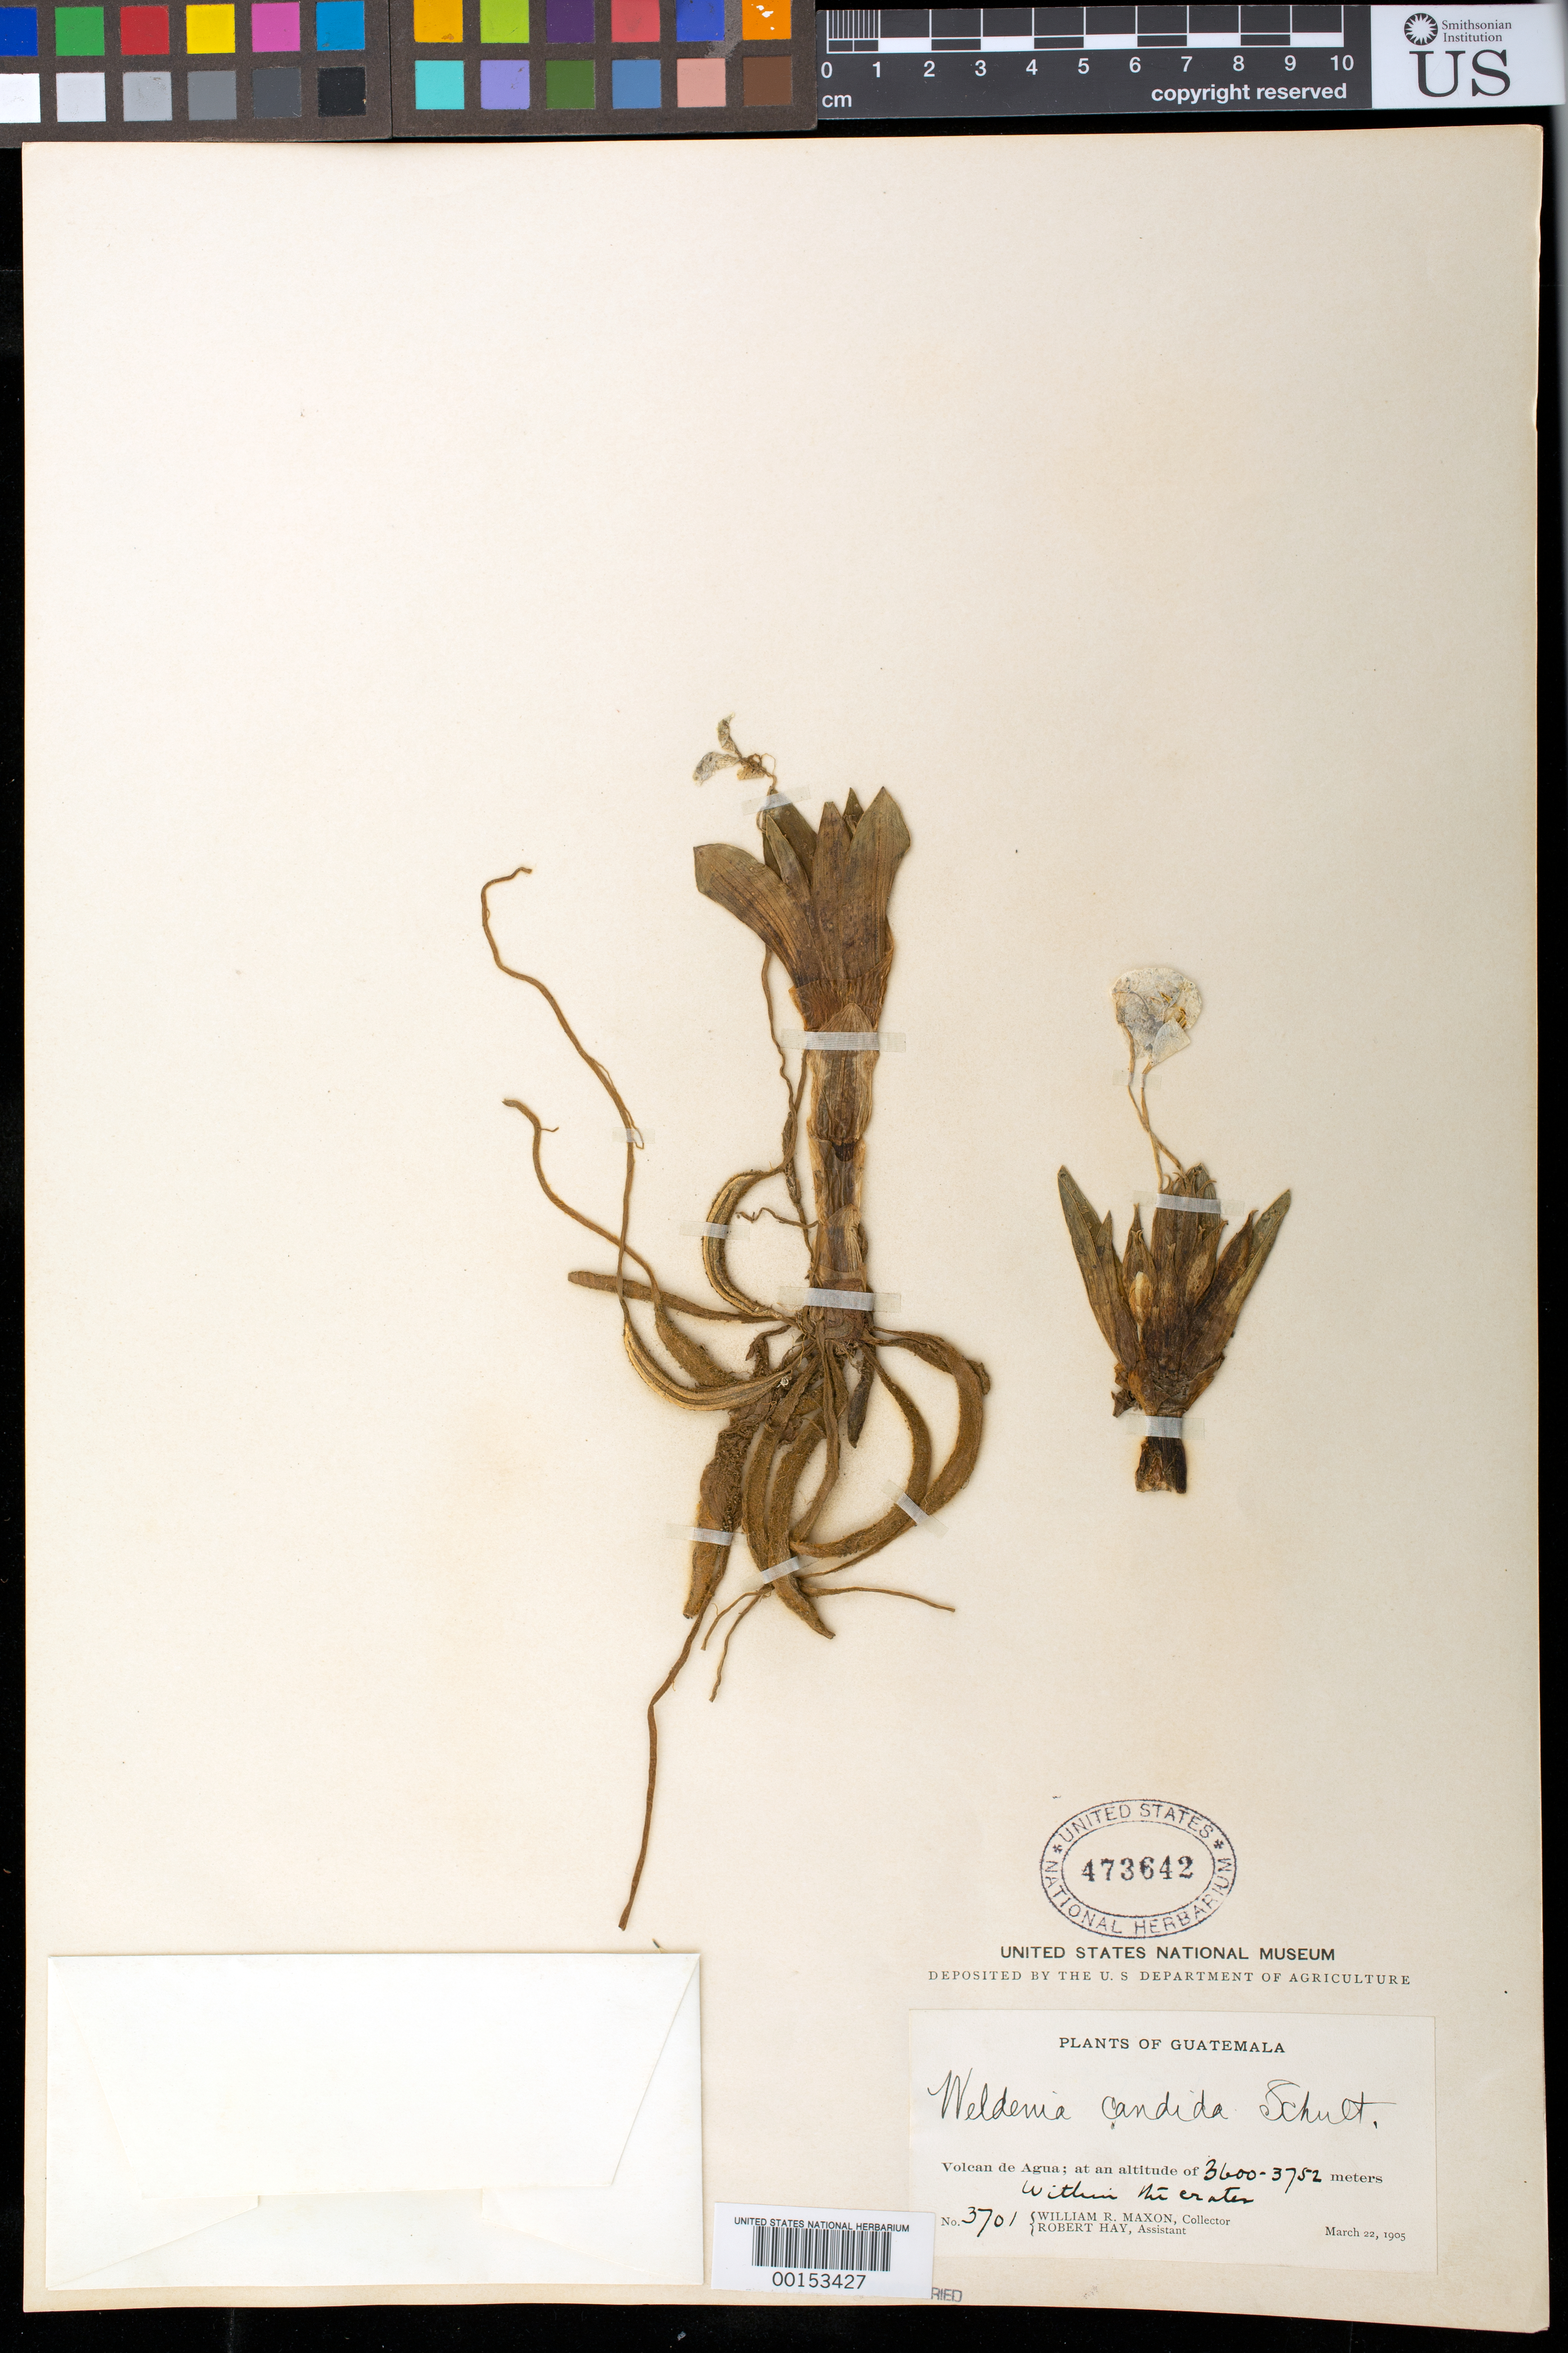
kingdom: Plantae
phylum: Tracheophyta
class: Liliopsida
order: Commelinales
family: Commelinaceae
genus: Weldenia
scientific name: Weldenia candida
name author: Schult. f.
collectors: W. R. Maxon & R. H. Hay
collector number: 3701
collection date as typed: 22 Mar 1905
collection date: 1905-03-22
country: Guatemala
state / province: Sacatepéquez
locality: Volcan de Agua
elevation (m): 3600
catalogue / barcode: US 473642